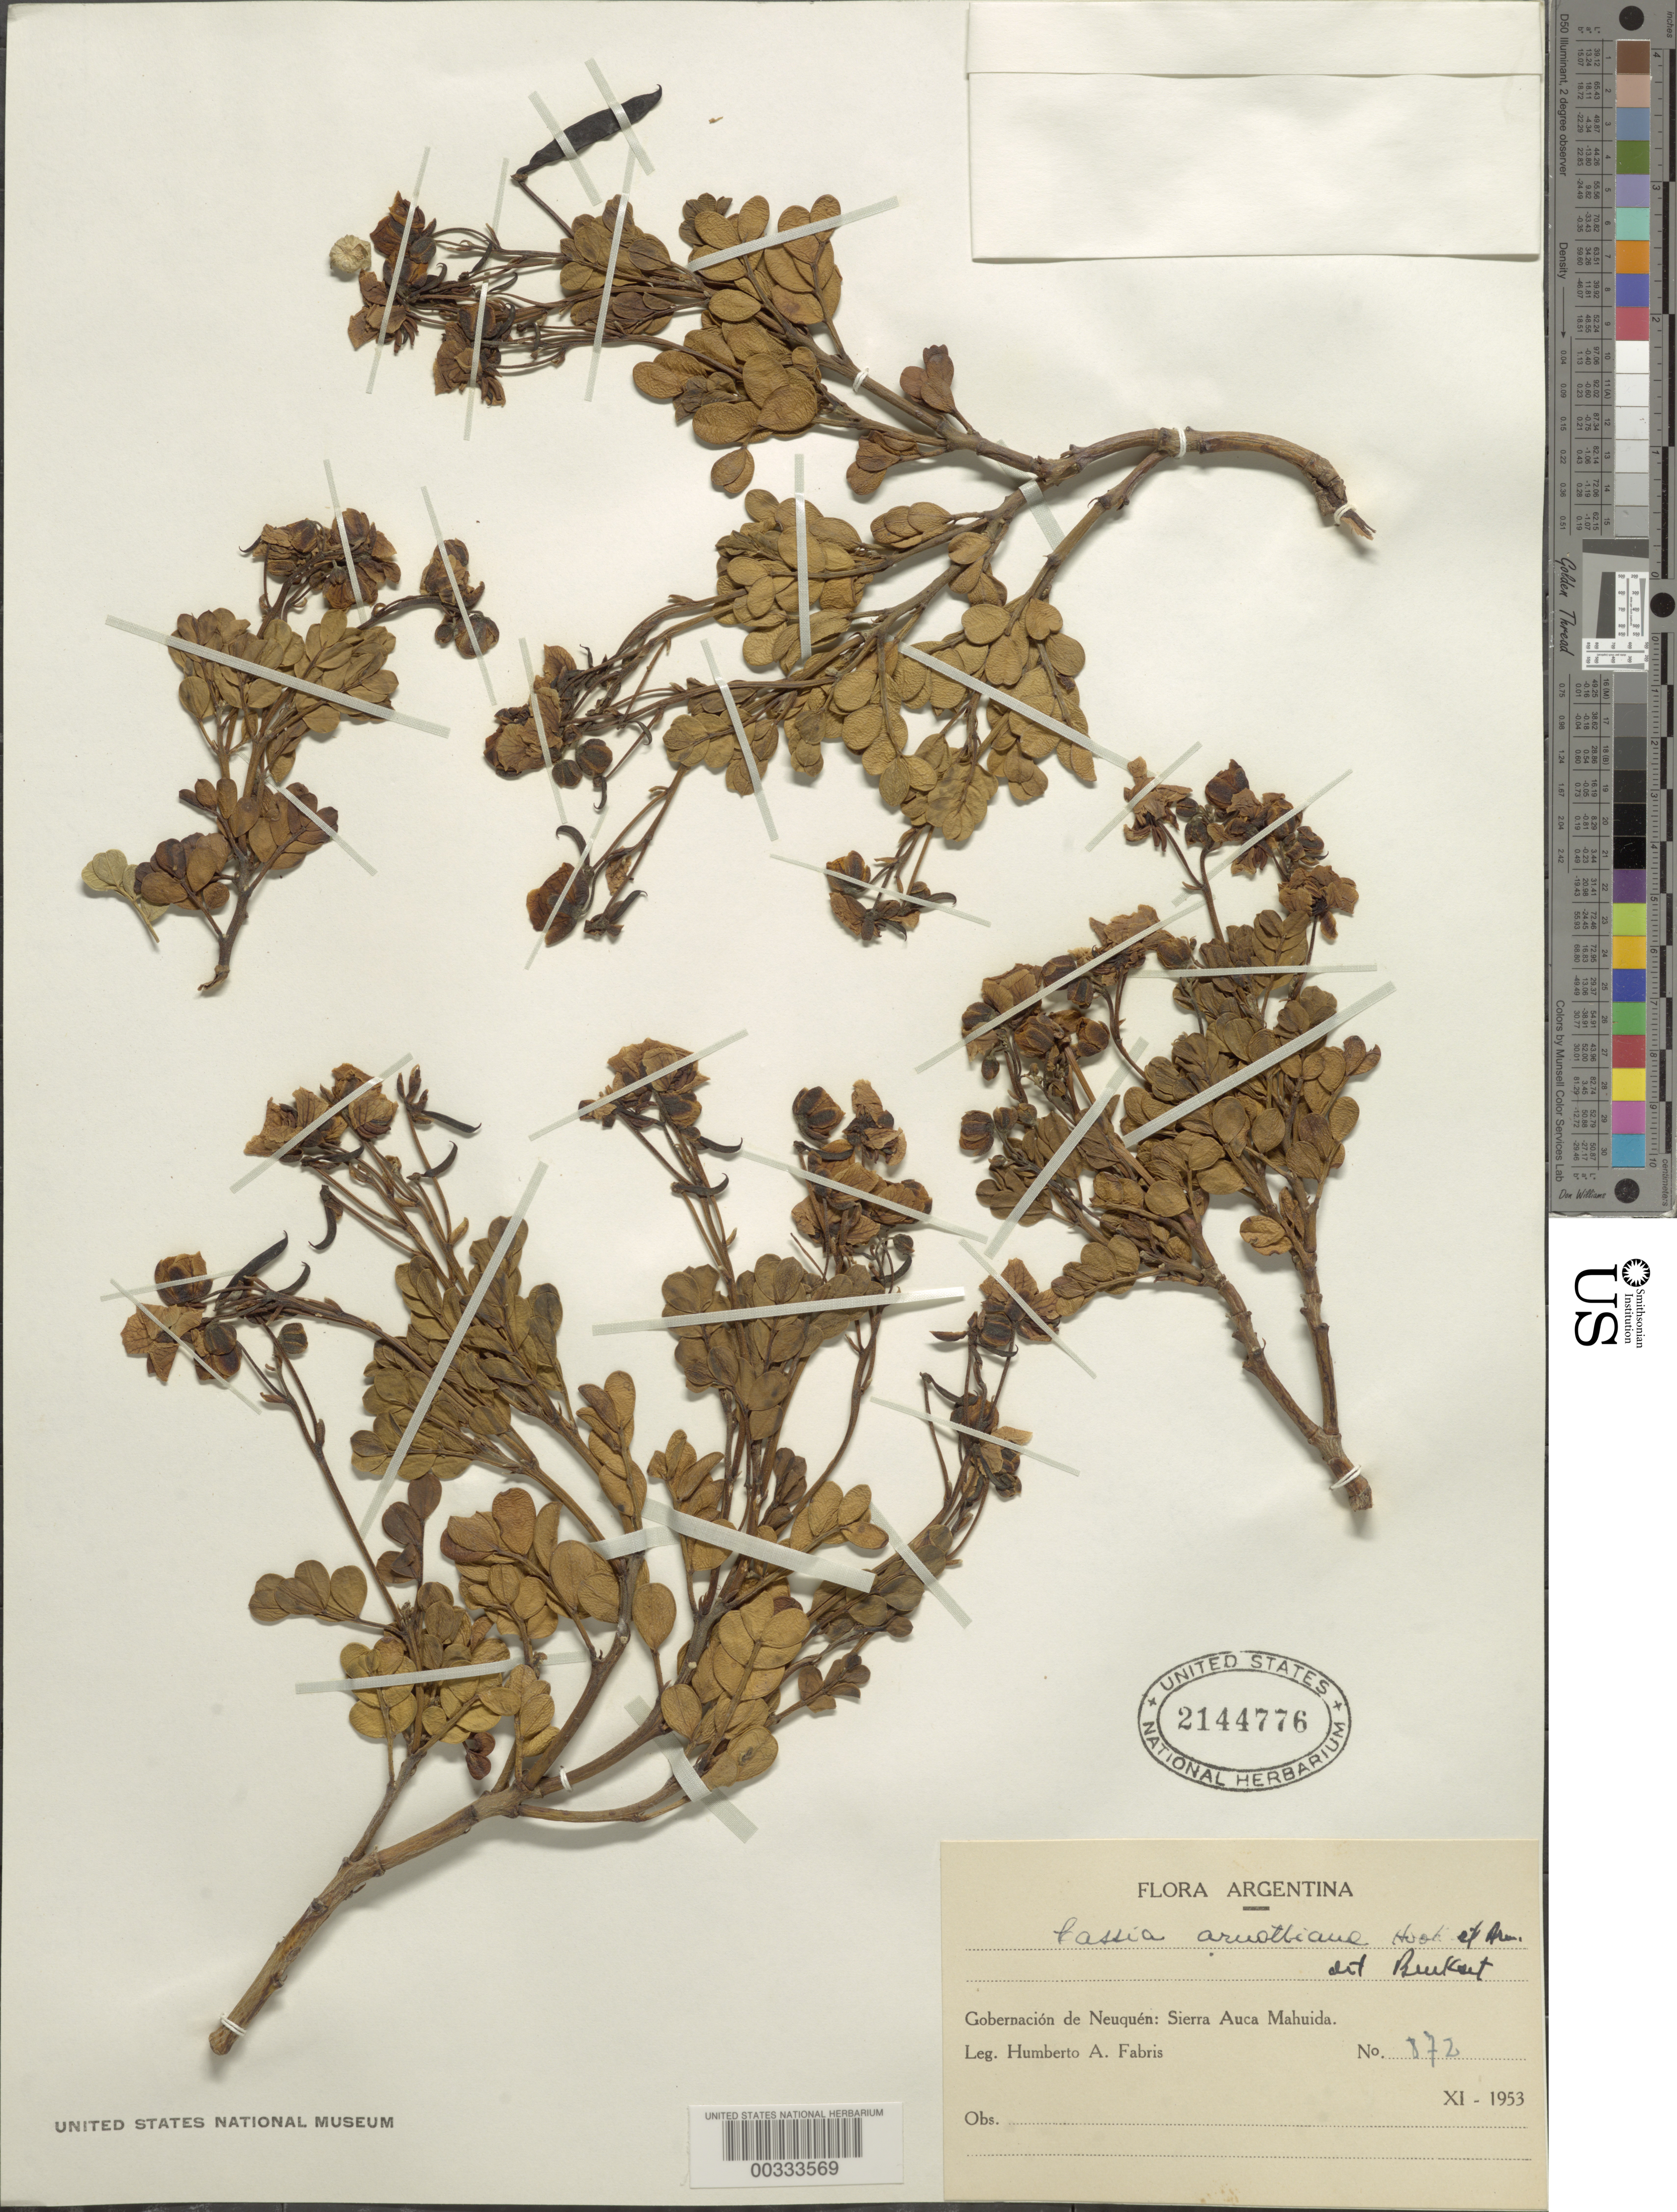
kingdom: Plantae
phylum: Tracheophyta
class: Magnoliopsida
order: Fabales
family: Fabaceae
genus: Senna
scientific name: Senna arnottiana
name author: (Hook.) H.S. Irwin & Barneby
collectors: H. A. Fabris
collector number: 872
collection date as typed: Nov 1953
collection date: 1953-11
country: Argentina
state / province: Neuquén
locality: Sierra Auca Mahuida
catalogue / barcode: US 2144776